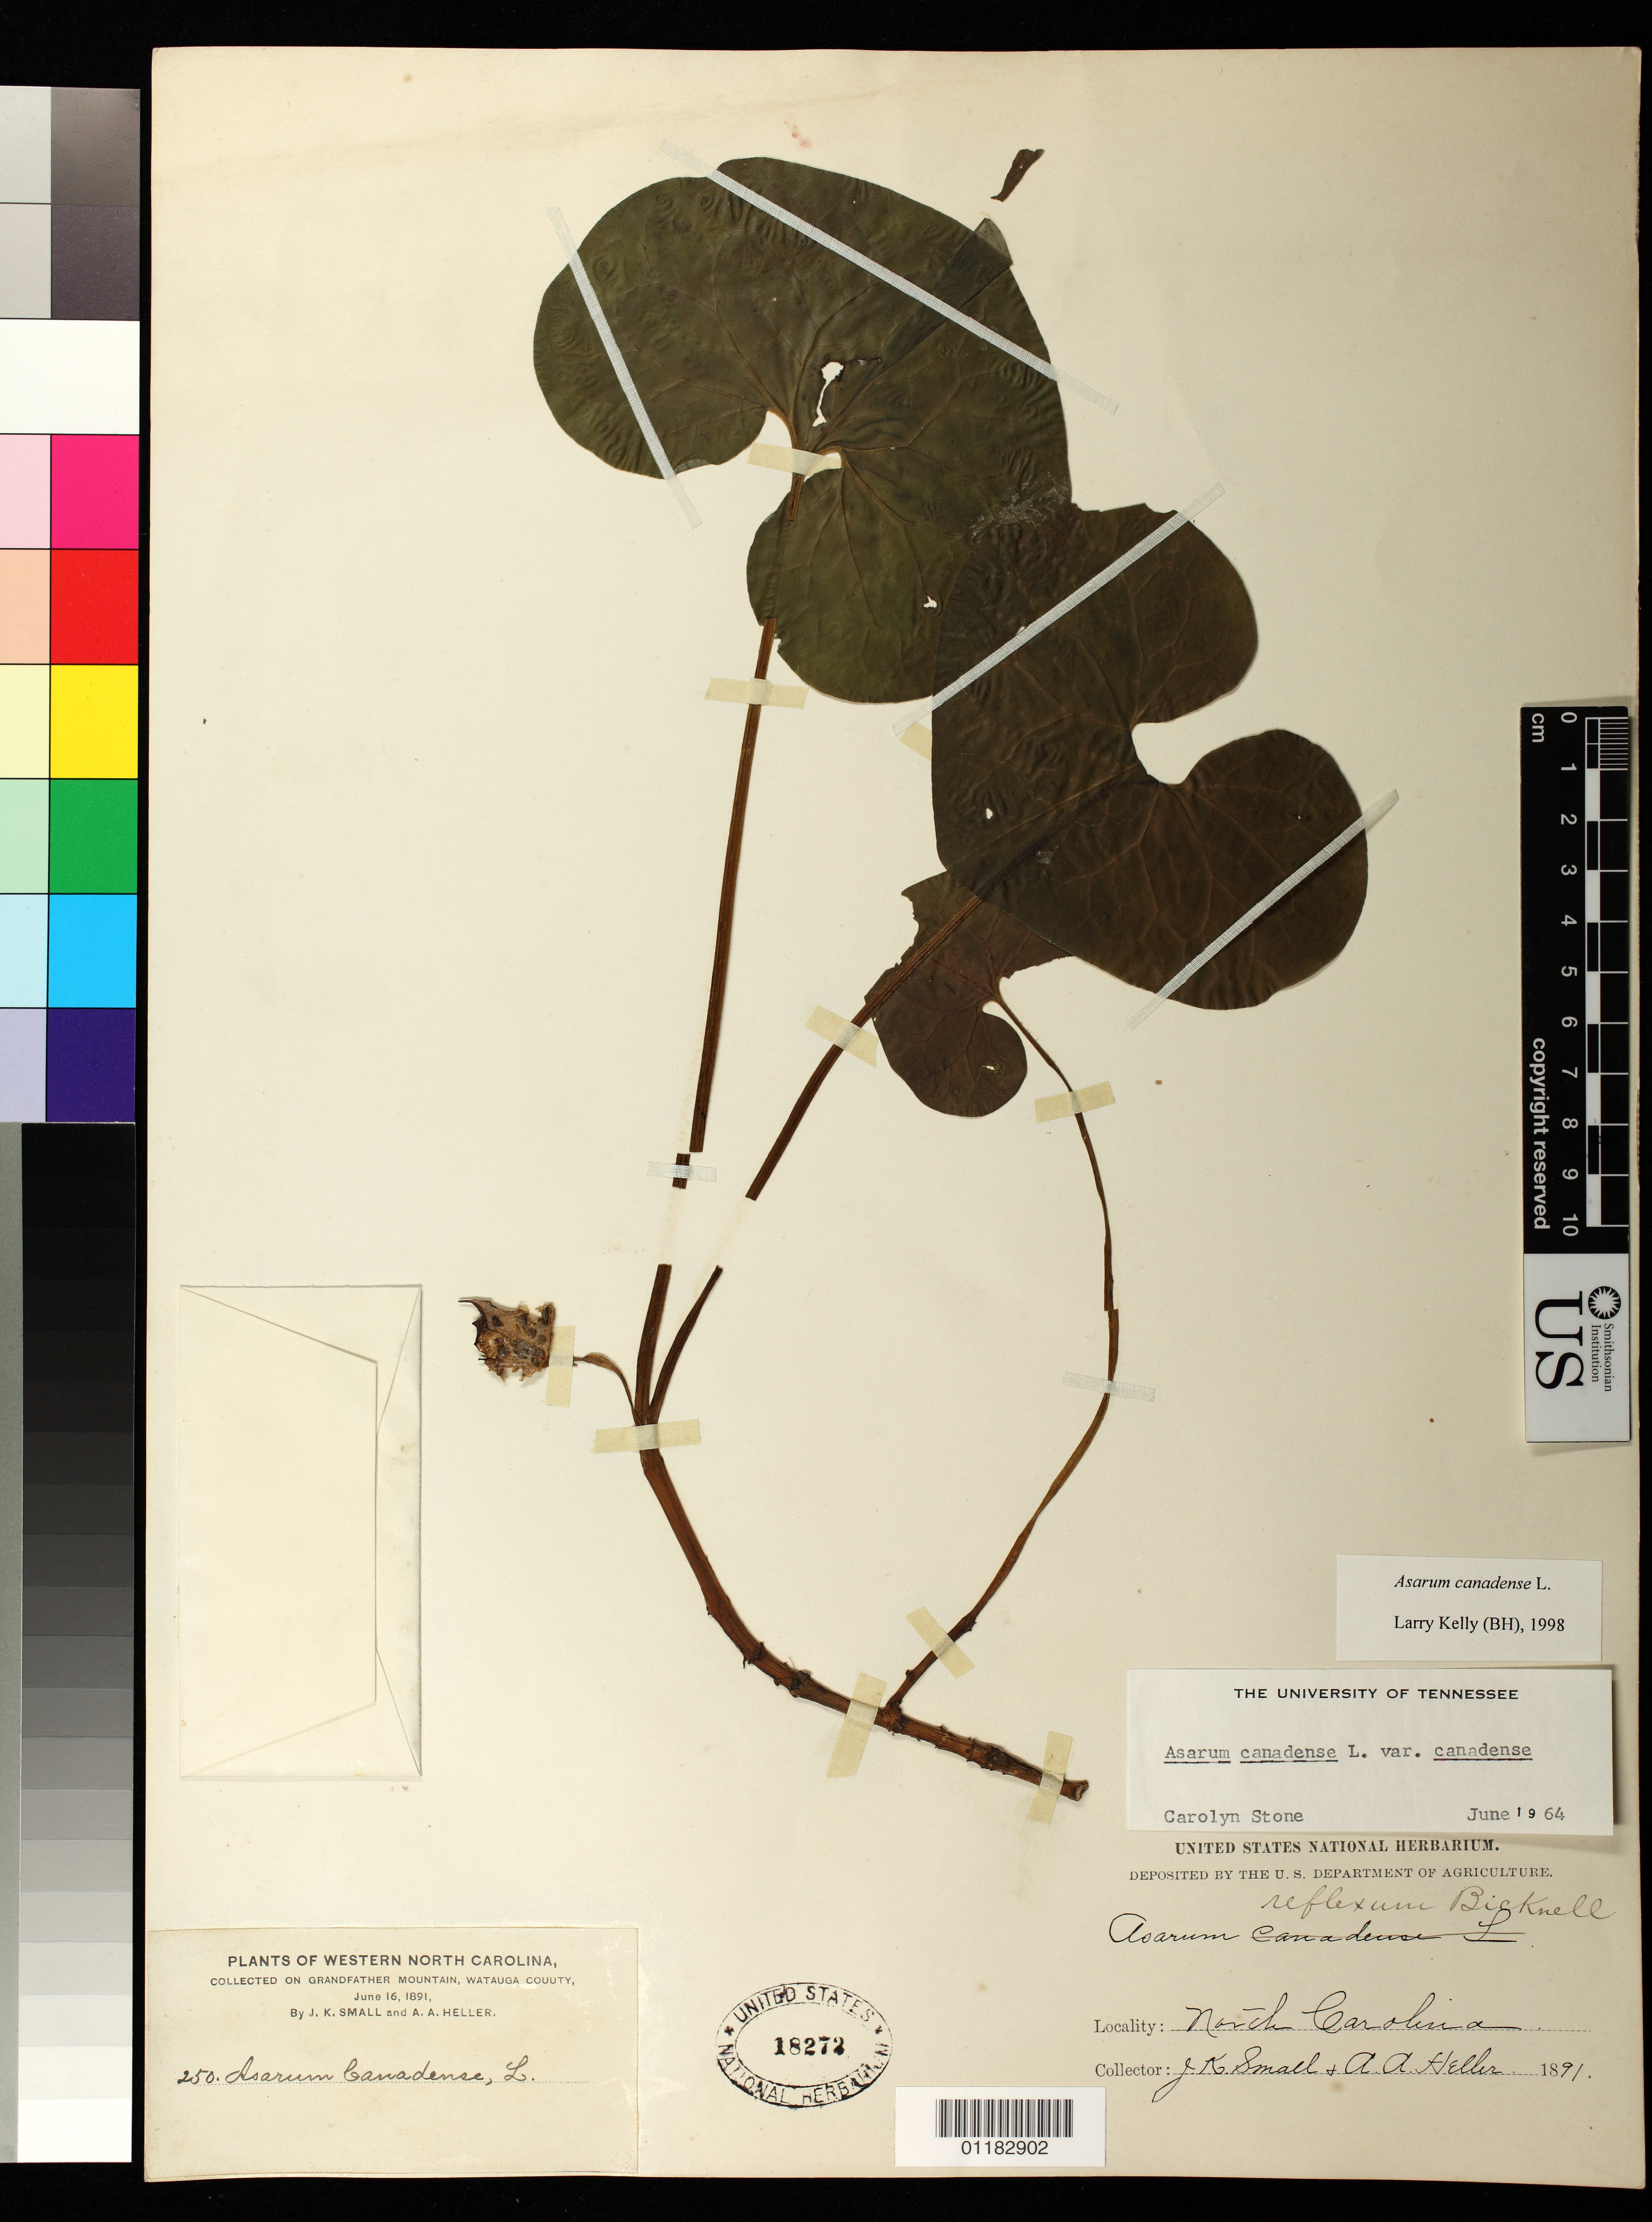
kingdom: Plantae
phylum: Tracheophyta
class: Magnoliopsida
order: Piperales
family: Aristolochiaceae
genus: Asarum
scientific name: Asarum canadense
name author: L.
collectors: J. K. Small & A. A. Heller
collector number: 250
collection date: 1891-06-16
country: United States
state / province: North Carolina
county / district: Watauga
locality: Grandfather Mountain, Watauga County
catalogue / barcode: US 18272